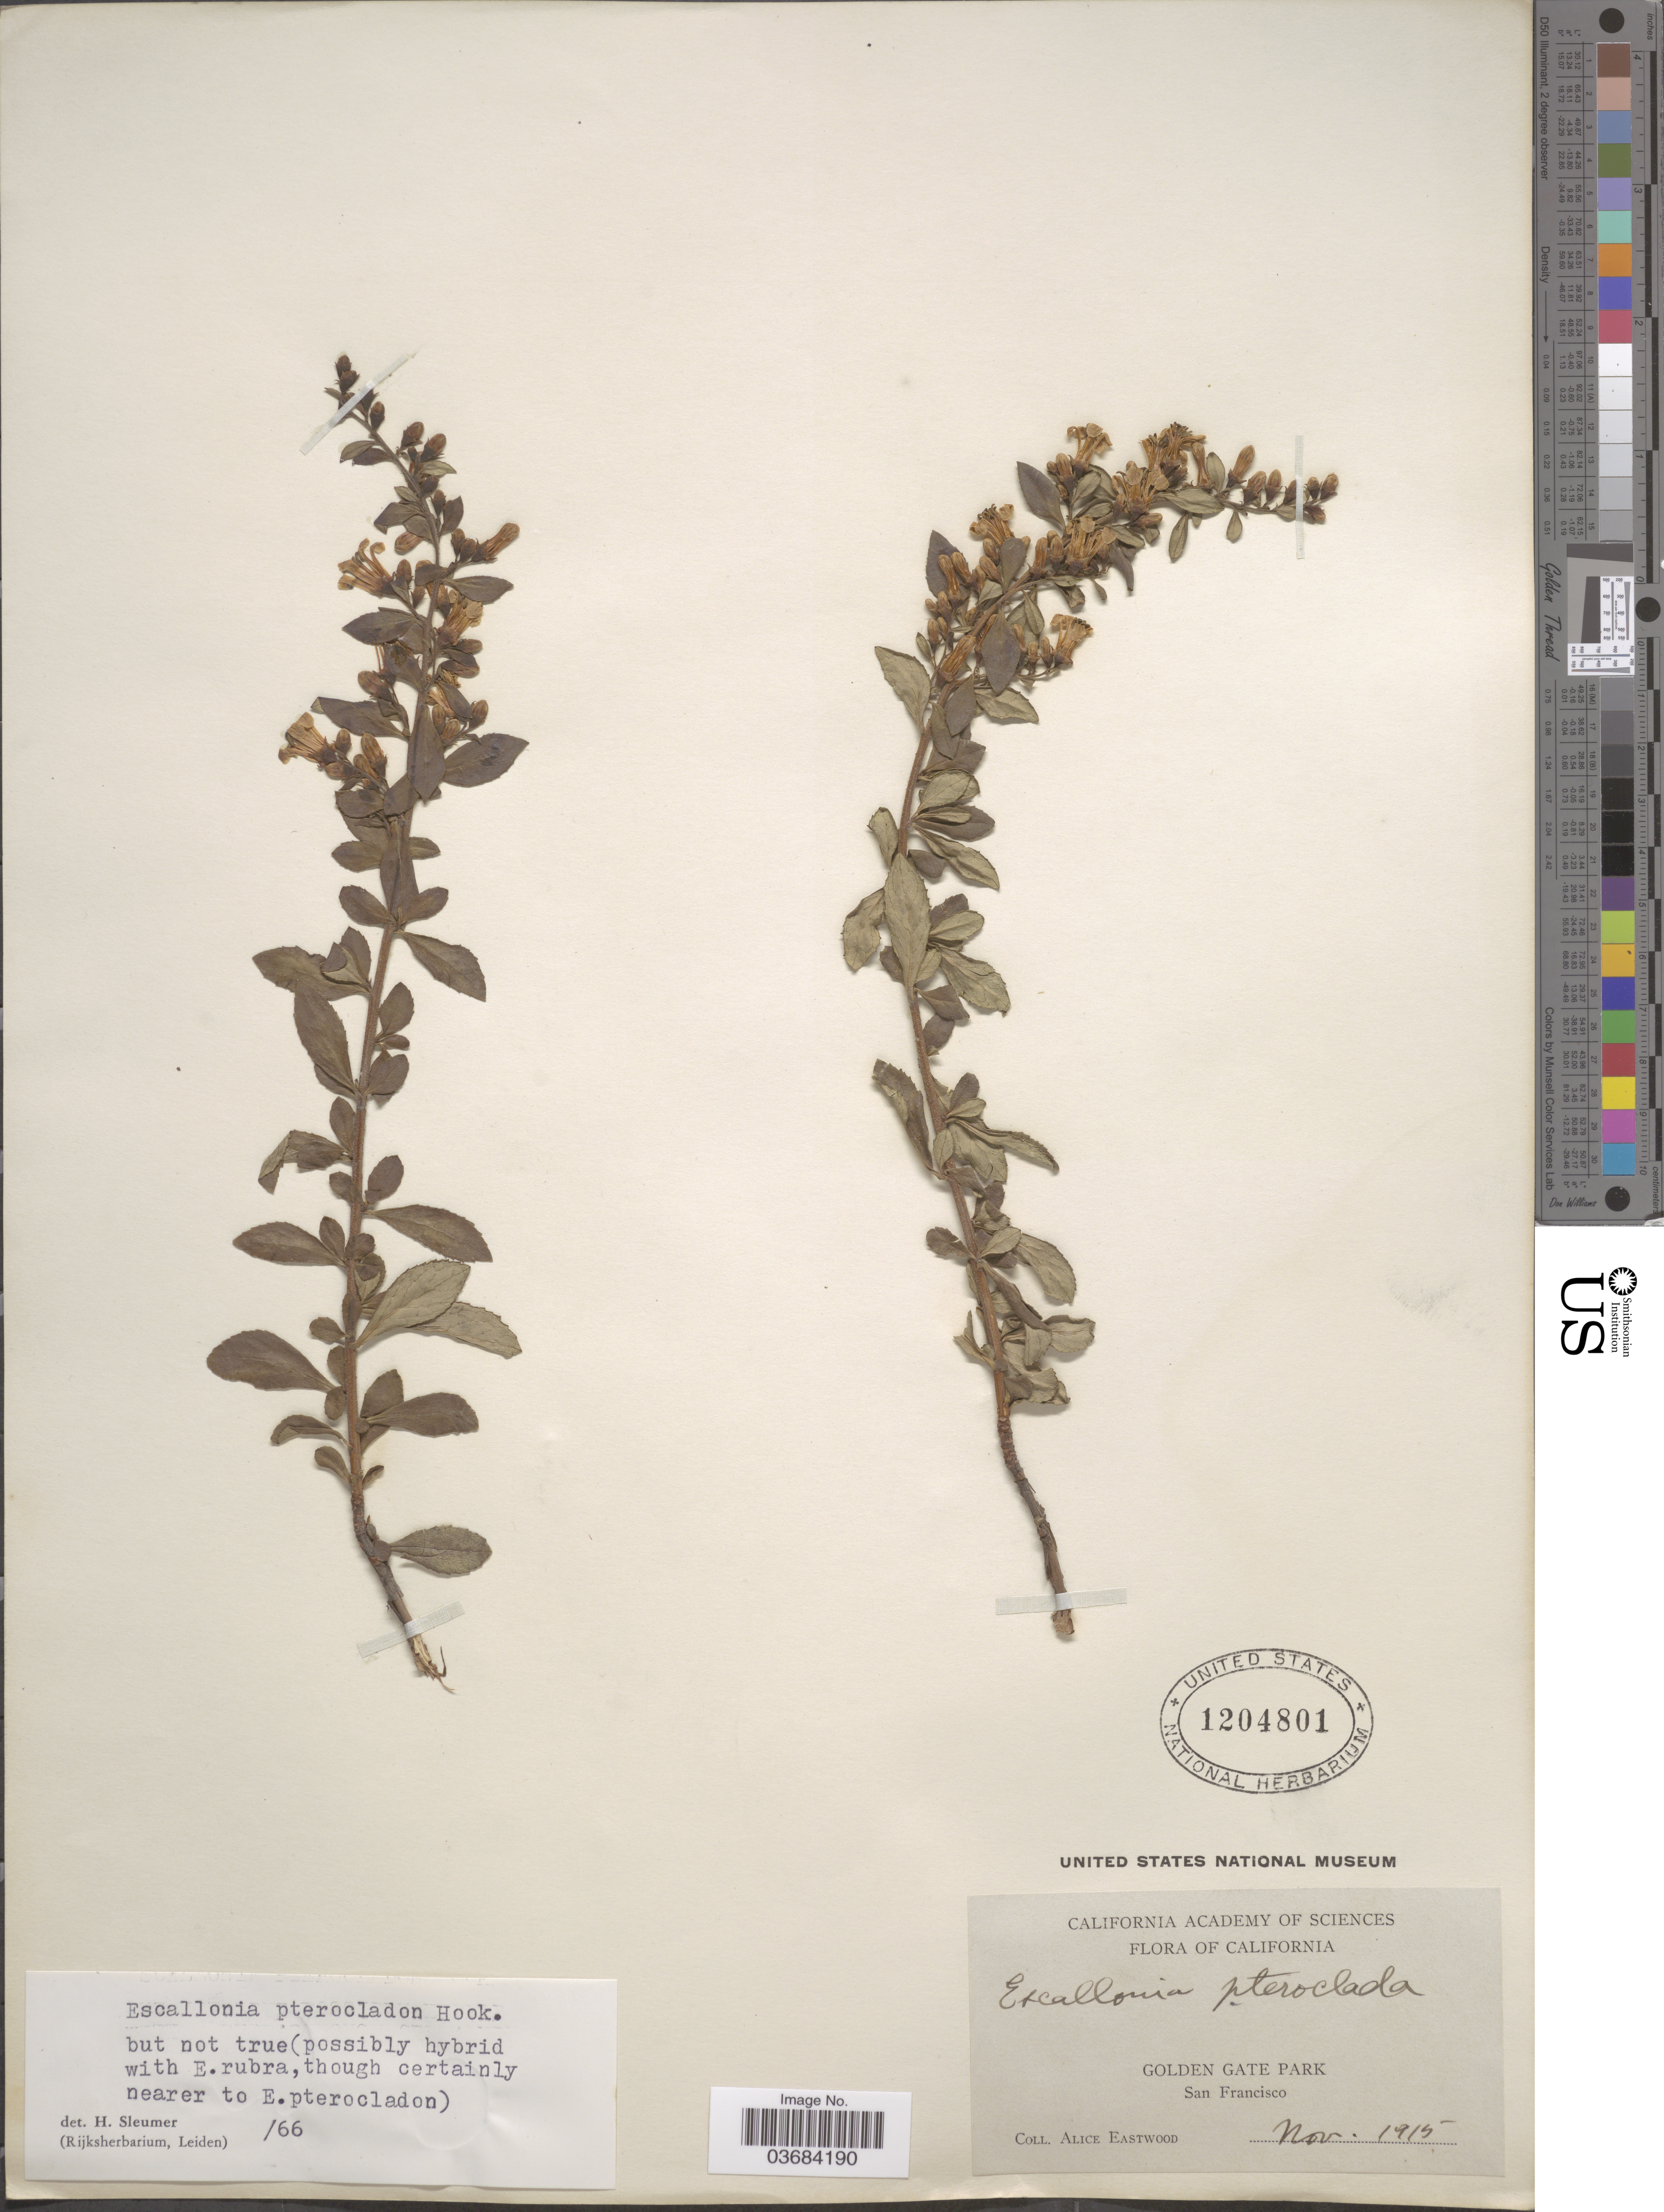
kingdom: Plantae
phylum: Tracheophyta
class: Magnoliopsida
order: Escalloniales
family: Escalloniaceae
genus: Escallonia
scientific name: Escallonia pterocladon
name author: Hook.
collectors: A. Eastwood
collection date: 1915-11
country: United States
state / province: California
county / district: San Francisco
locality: Golden Gate Park. San Francisco.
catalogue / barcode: US 1204801